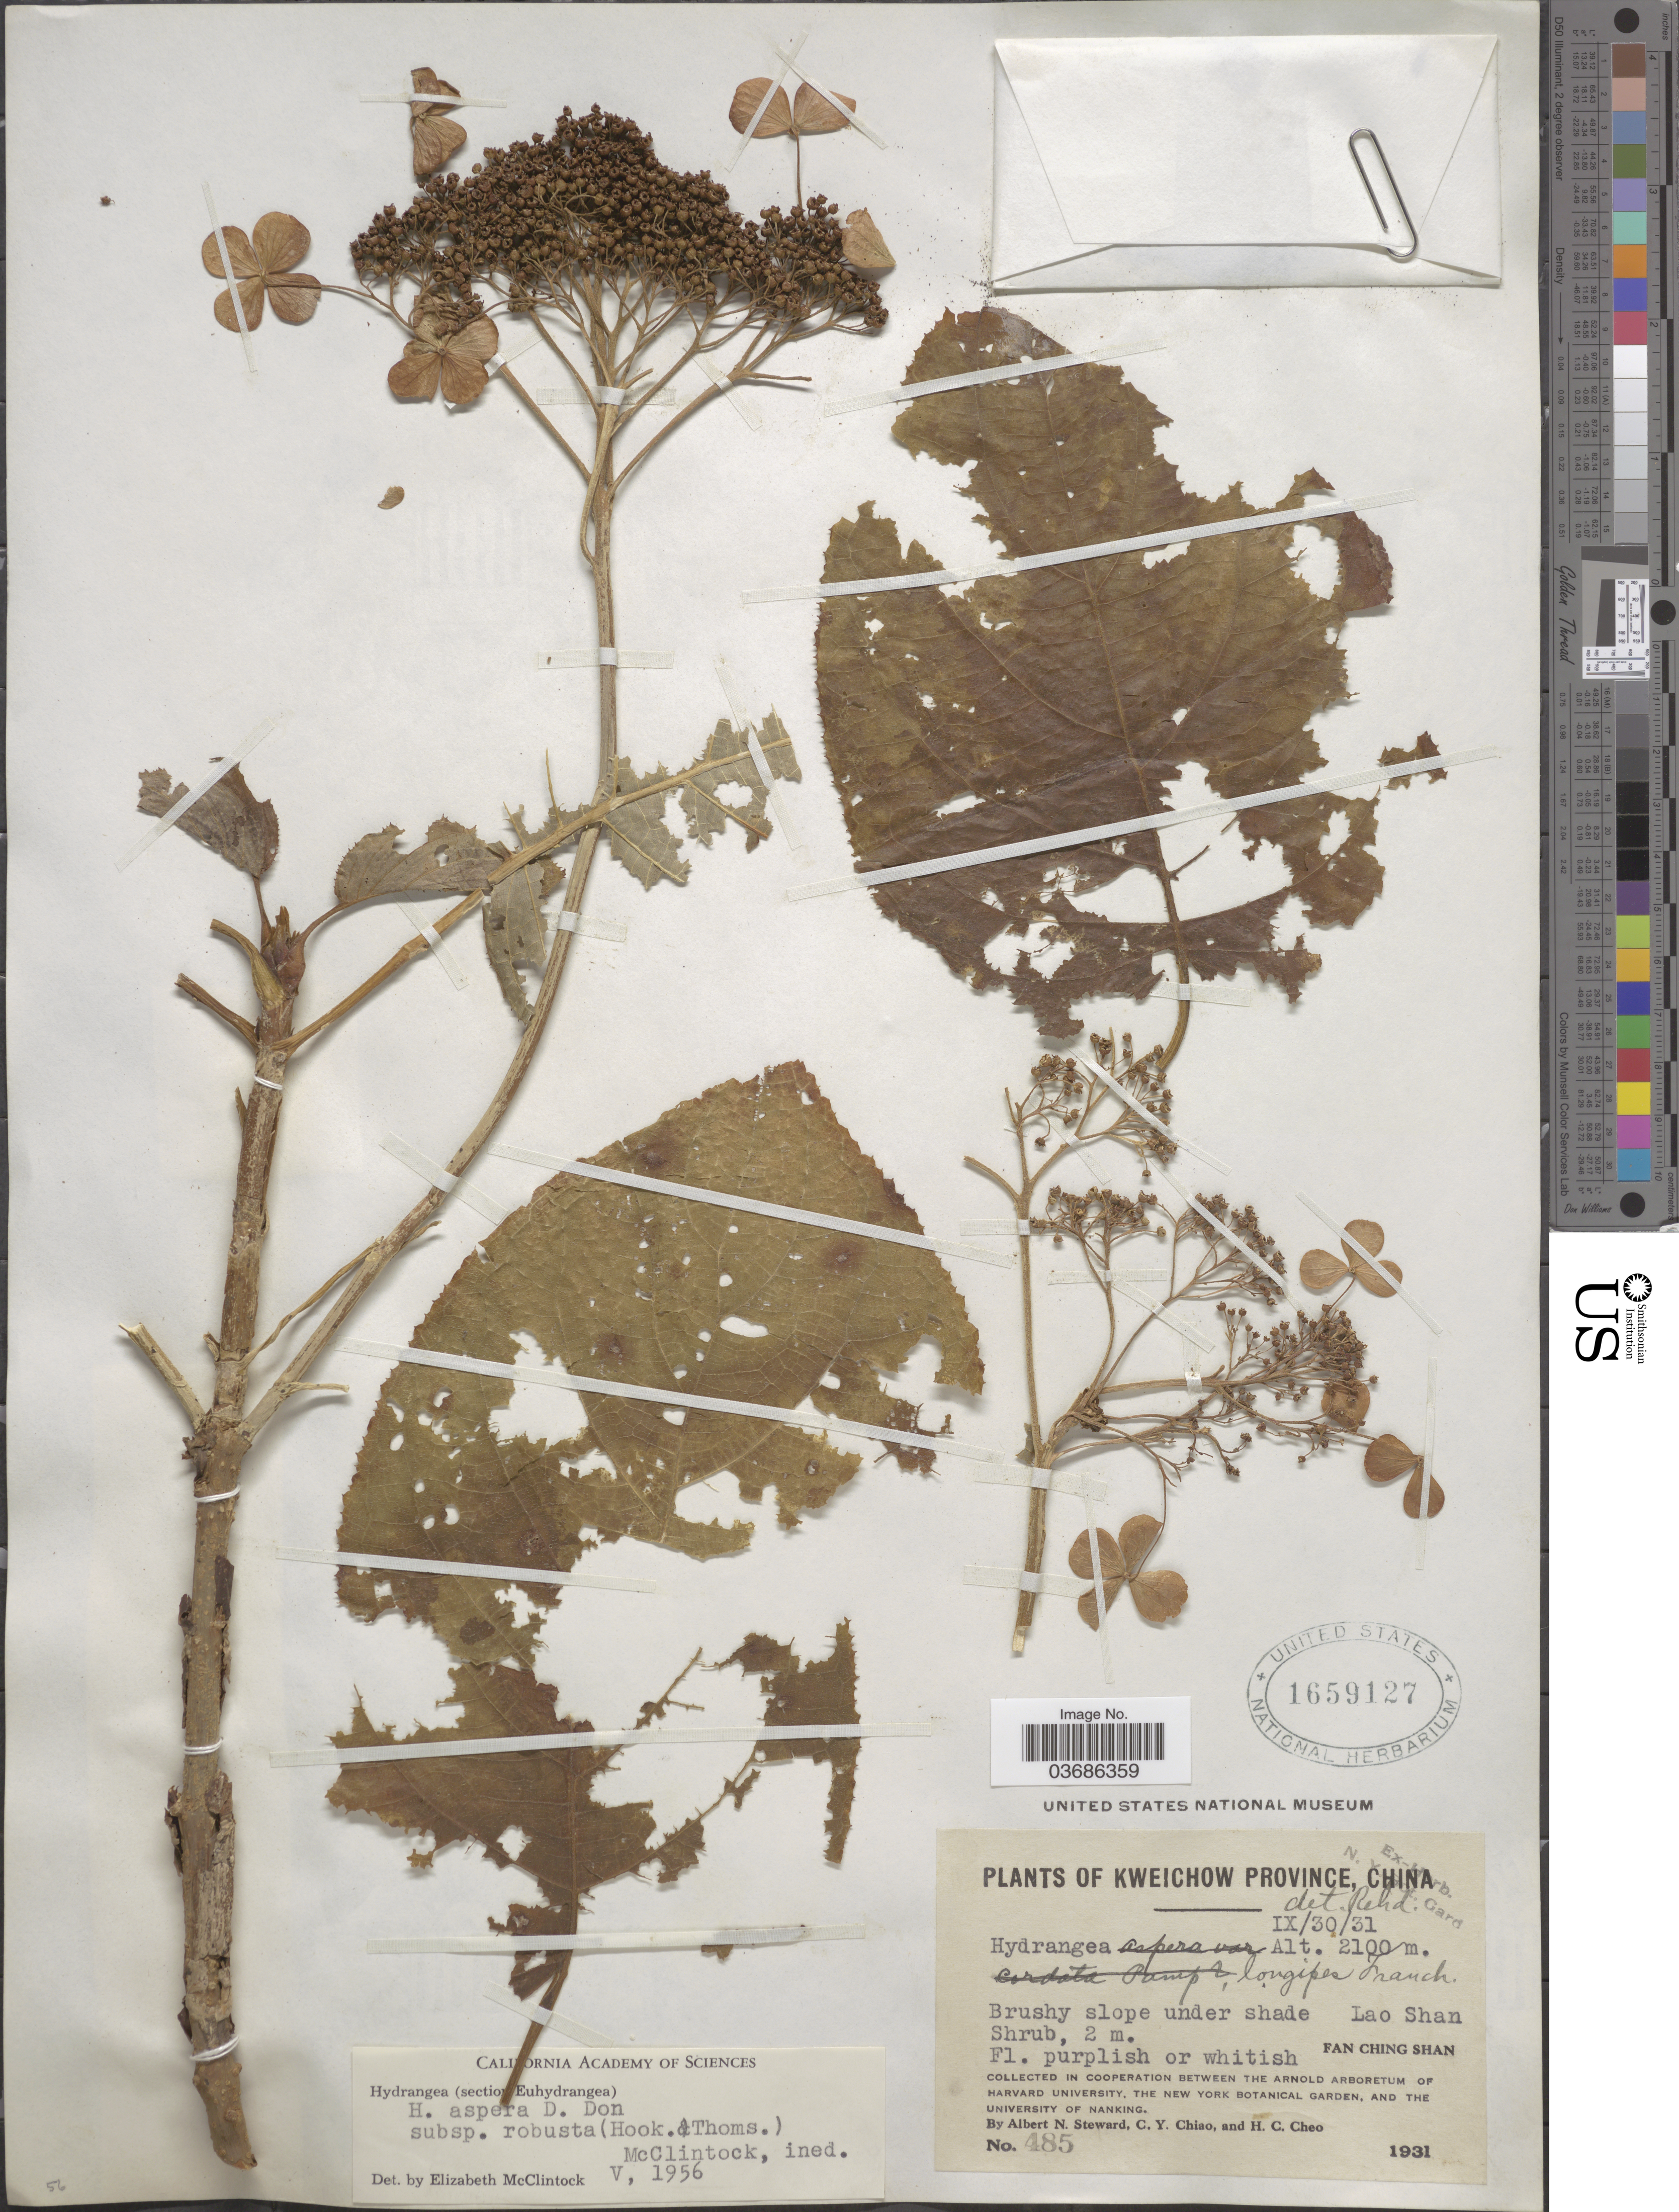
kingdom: Plantae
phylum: Tracheophyta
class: Magnoliopsida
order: Cornales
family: Hydrangeaceae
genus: Hydrangea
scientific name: Hydrangea aspera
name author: Buch.-Ham. ex D. Don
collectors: A. N. Steward, C. Y. Chiao & H. Cheo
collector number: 485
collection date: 1931-09-30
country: China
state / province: Guizhou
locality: Kweichow Province. Brushy slope under shade Lao Shan. Fan Ching Shan.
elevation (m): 2100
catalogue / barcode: US 1659127